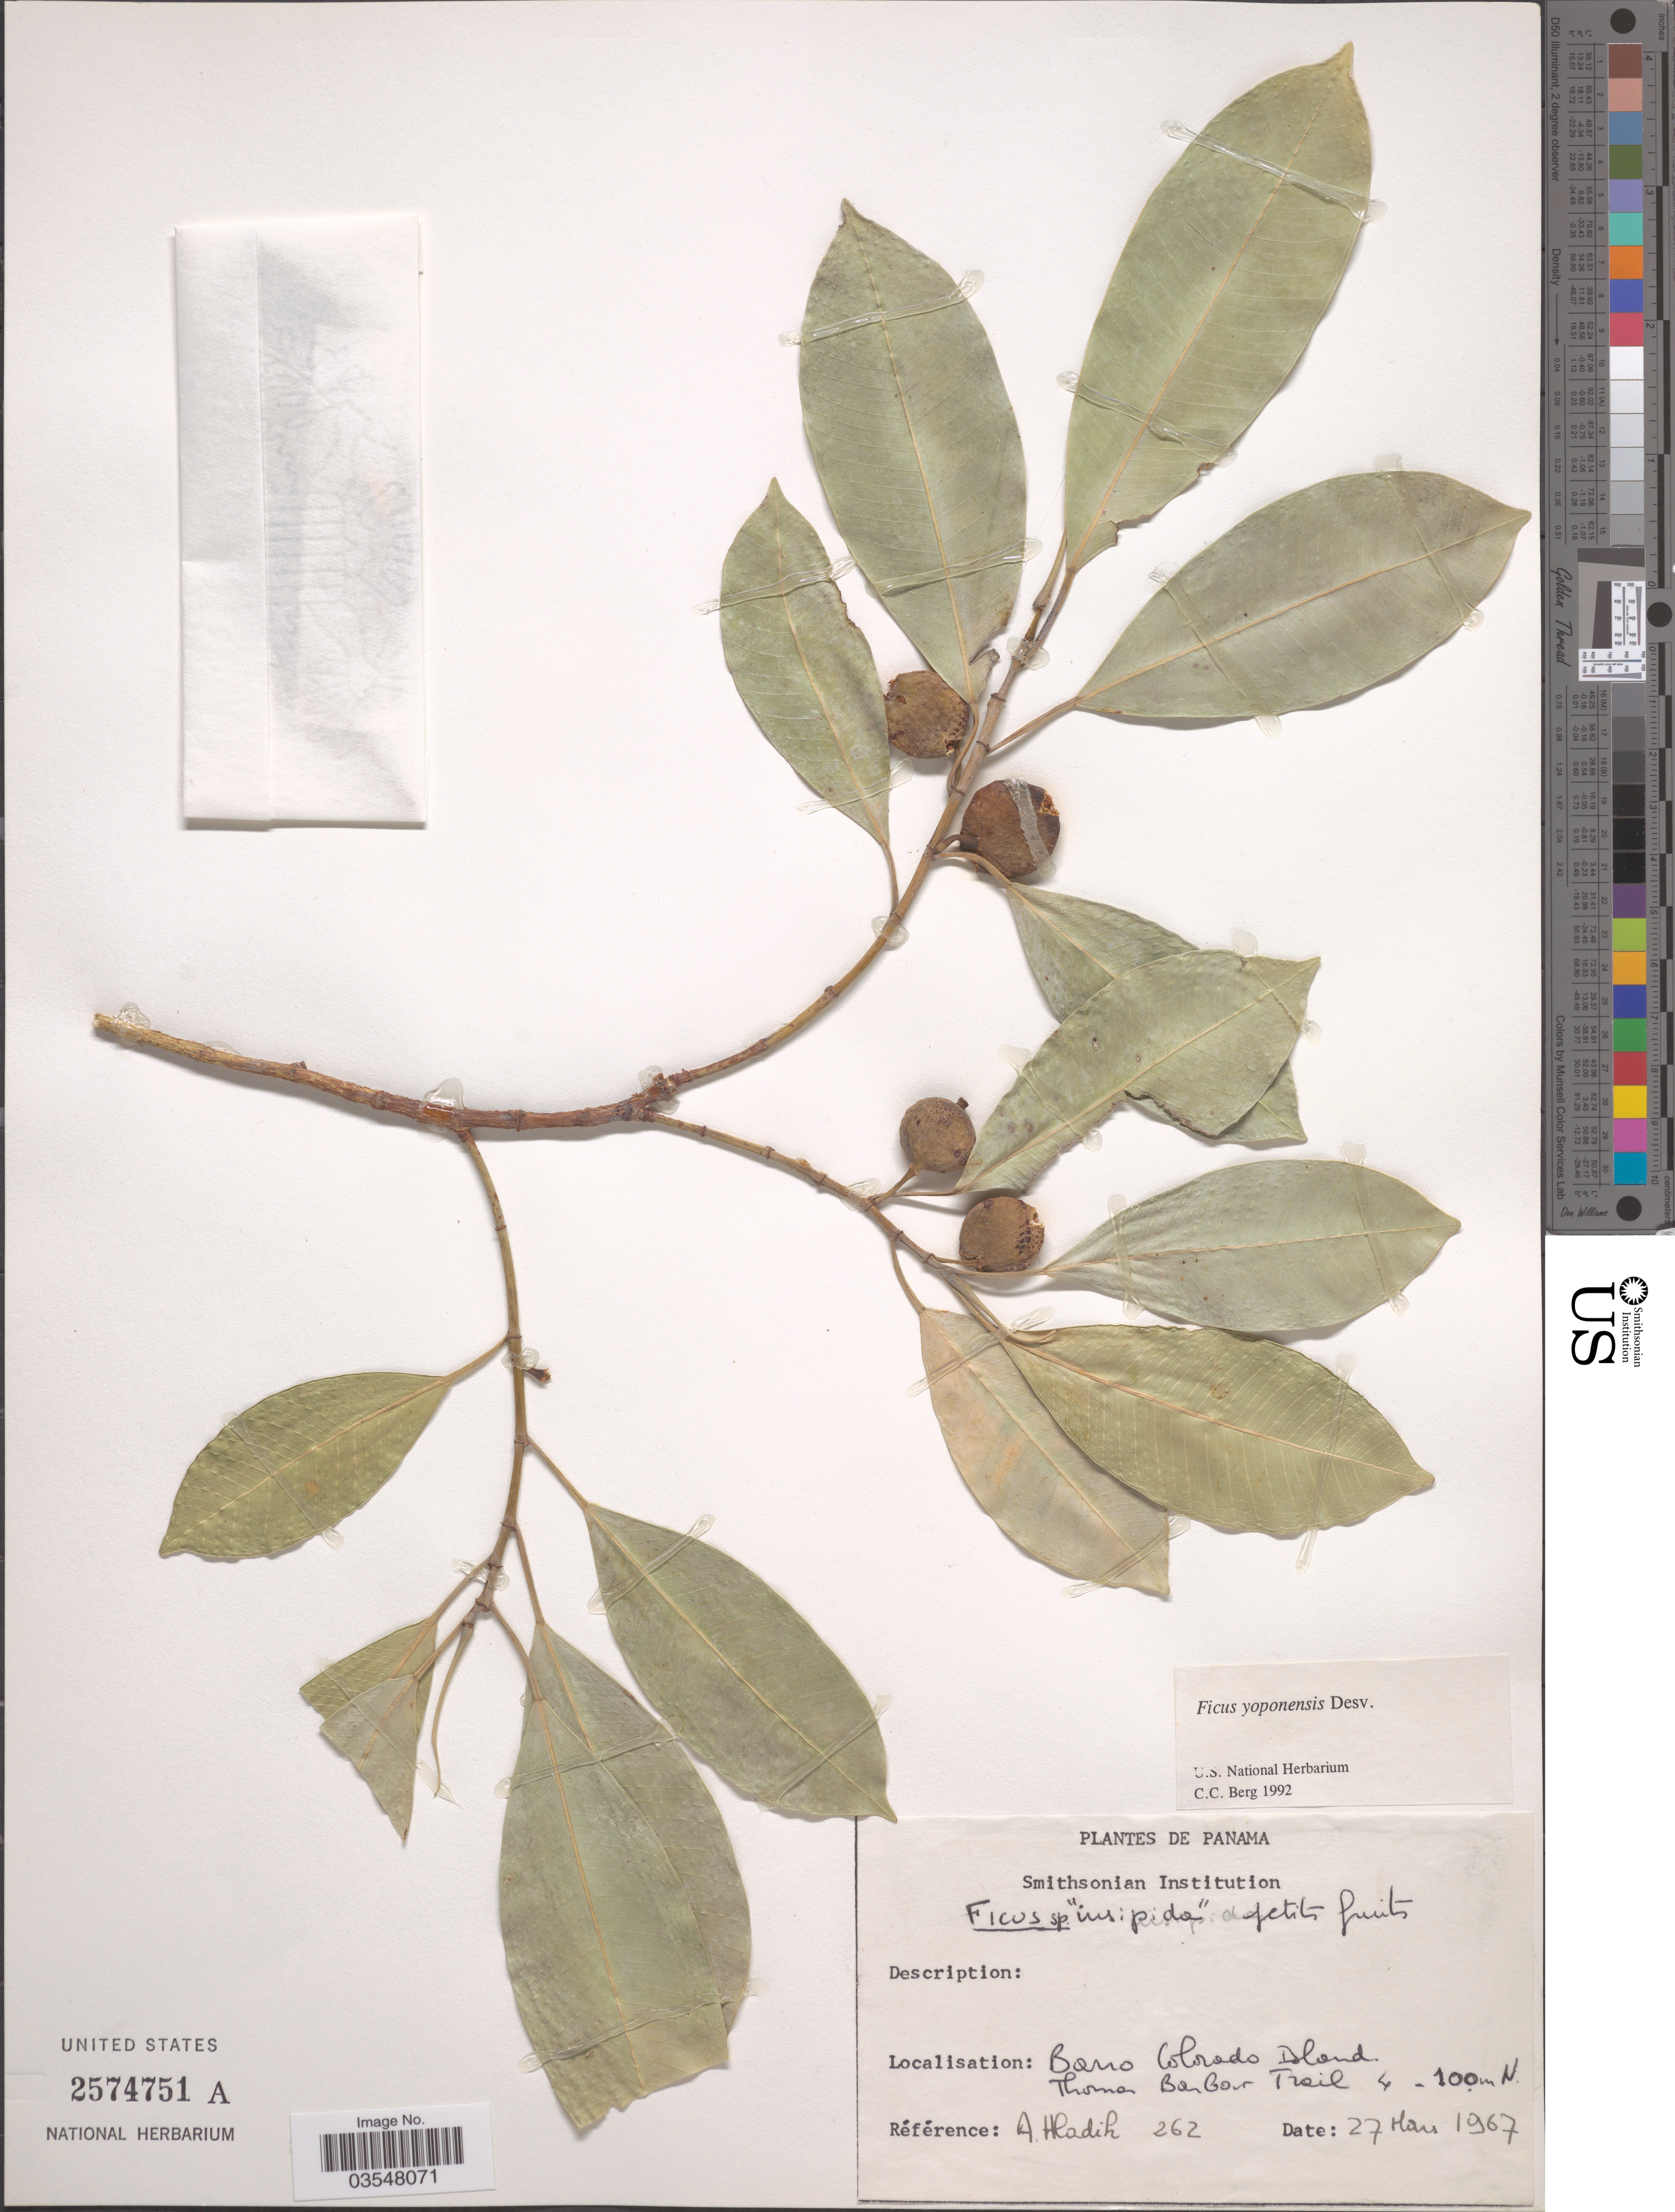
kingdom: Plantae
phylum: Tracheophyta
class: Magnoliopsida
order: Rosales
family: Moraceae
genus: Ficus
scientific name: Ficus yoponensis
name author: Desv.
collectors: A. Hladik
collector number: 262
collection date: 1967-03-27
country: Panama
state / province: Panamá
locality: Barro Colorado Island. Thomas Barbour Trail 4. N.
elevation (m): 4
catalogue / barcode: US 2574751A